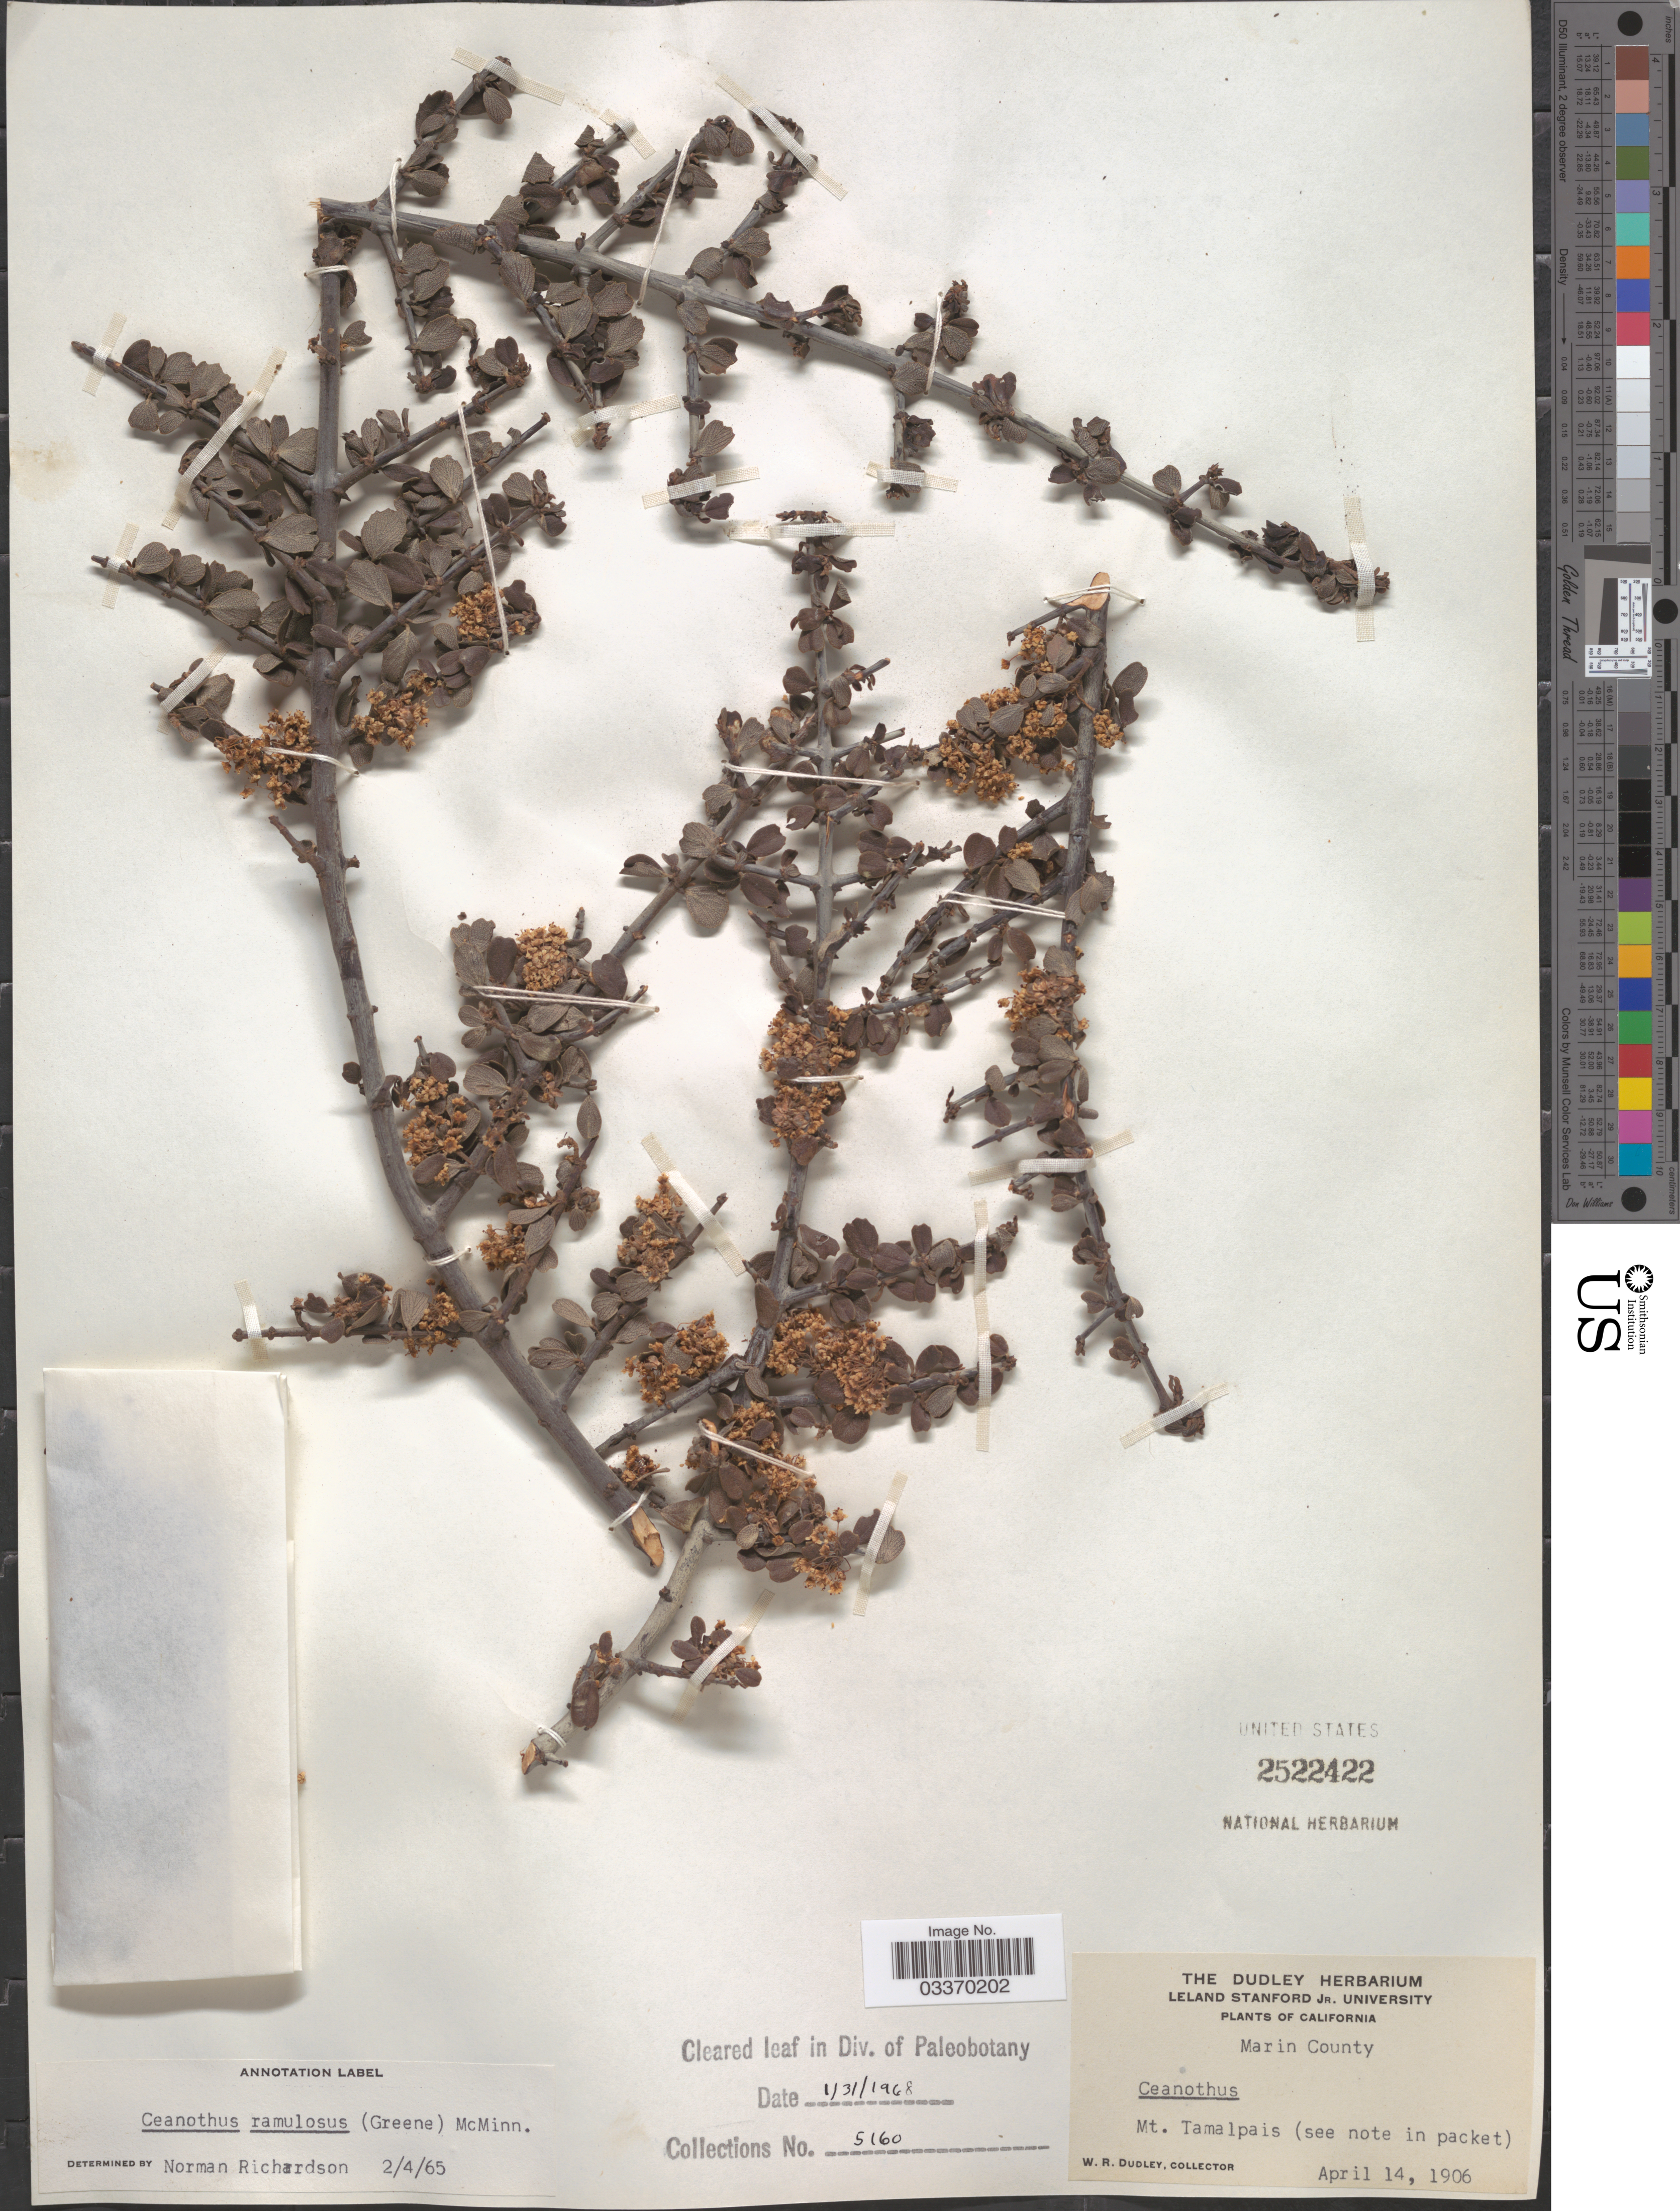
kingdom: Plantae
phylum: Tracheophyta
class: Magnoliopsida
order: Rosales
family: Rhamnaceae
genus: Ceanothus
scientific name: Ceanothus ramulosus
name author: (Greene) McMinn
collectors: W. Dudley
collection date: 1906-04-14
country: United States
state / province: California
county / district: Marin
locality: Marin County, Mt. Tamalpais.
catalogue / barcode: US 2522422